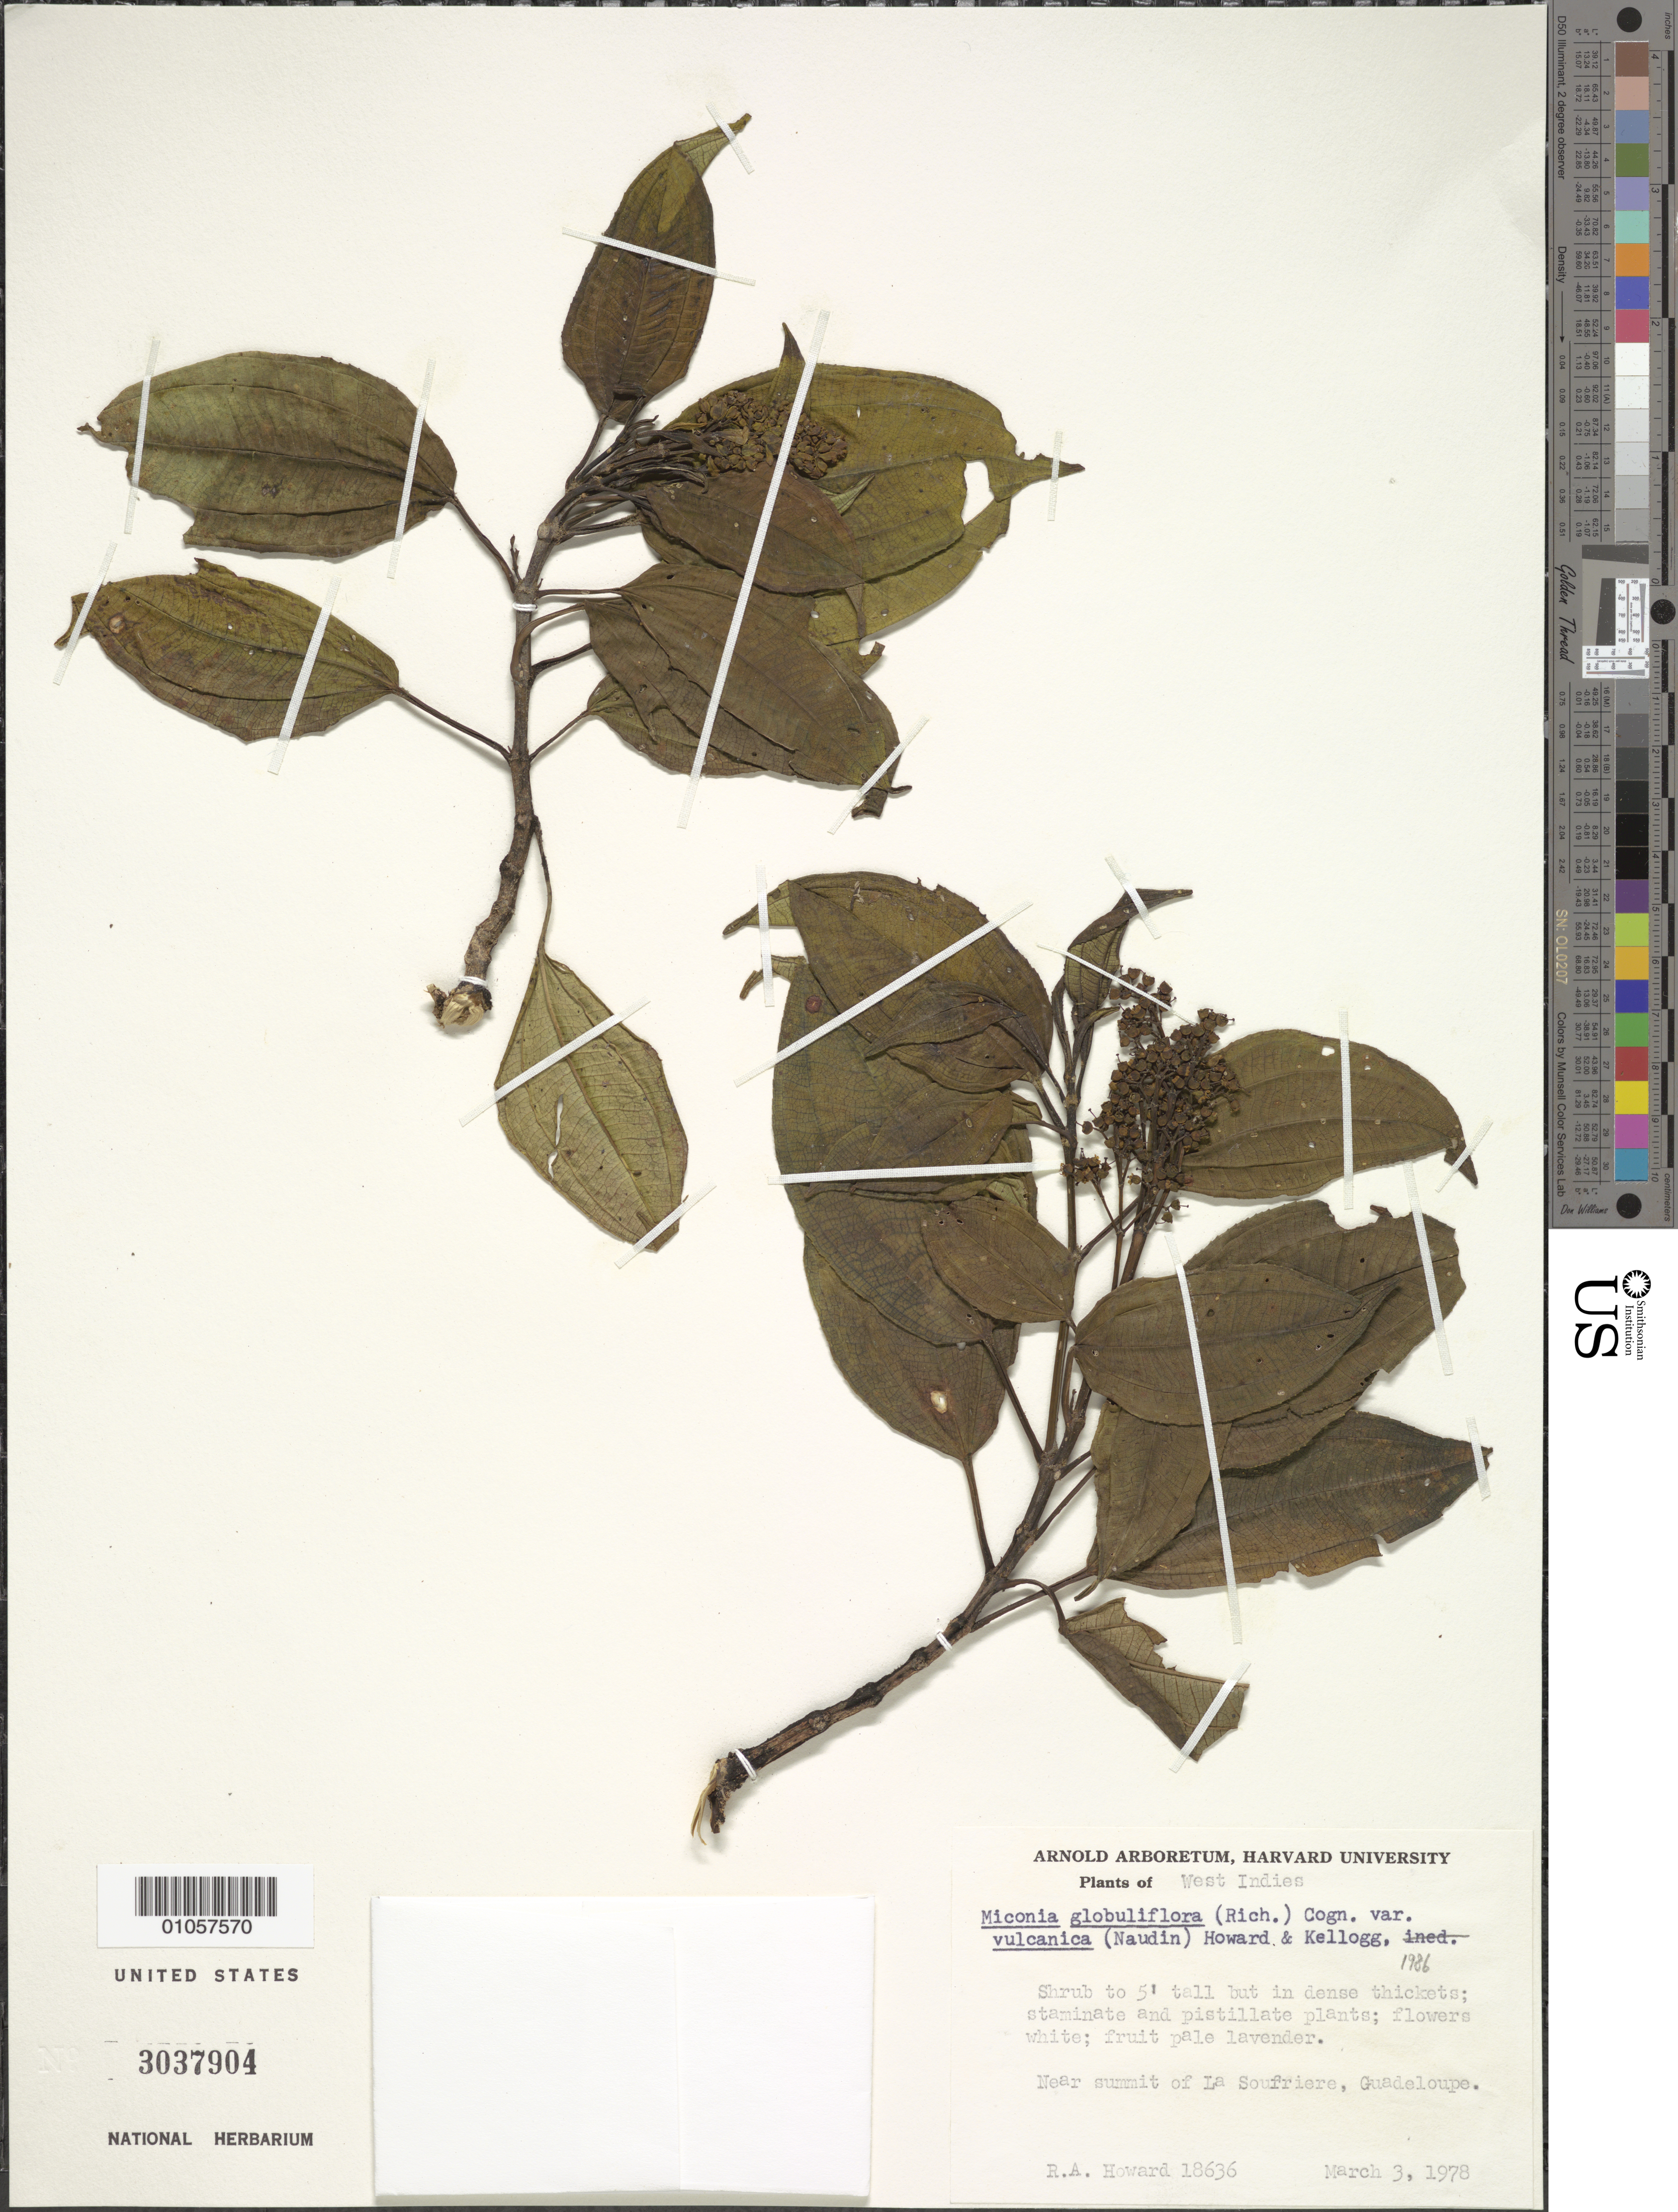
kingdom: Plantae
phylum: Tracheophyta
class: Magnoliopsida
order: Myrtales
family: Melastomataceae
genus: Miconia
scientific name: Miconia globuliflora var. vulcanica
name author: (Naudin) R.A. Howard & E.A. Kellogg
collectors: R. A. Howard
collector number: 18636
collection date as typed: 03 Mar 1978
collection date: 1978-03-03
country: Guadeloupe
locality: Near summit of La Soufriere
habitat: In dense thickets, near summit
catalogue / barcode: US 3037904